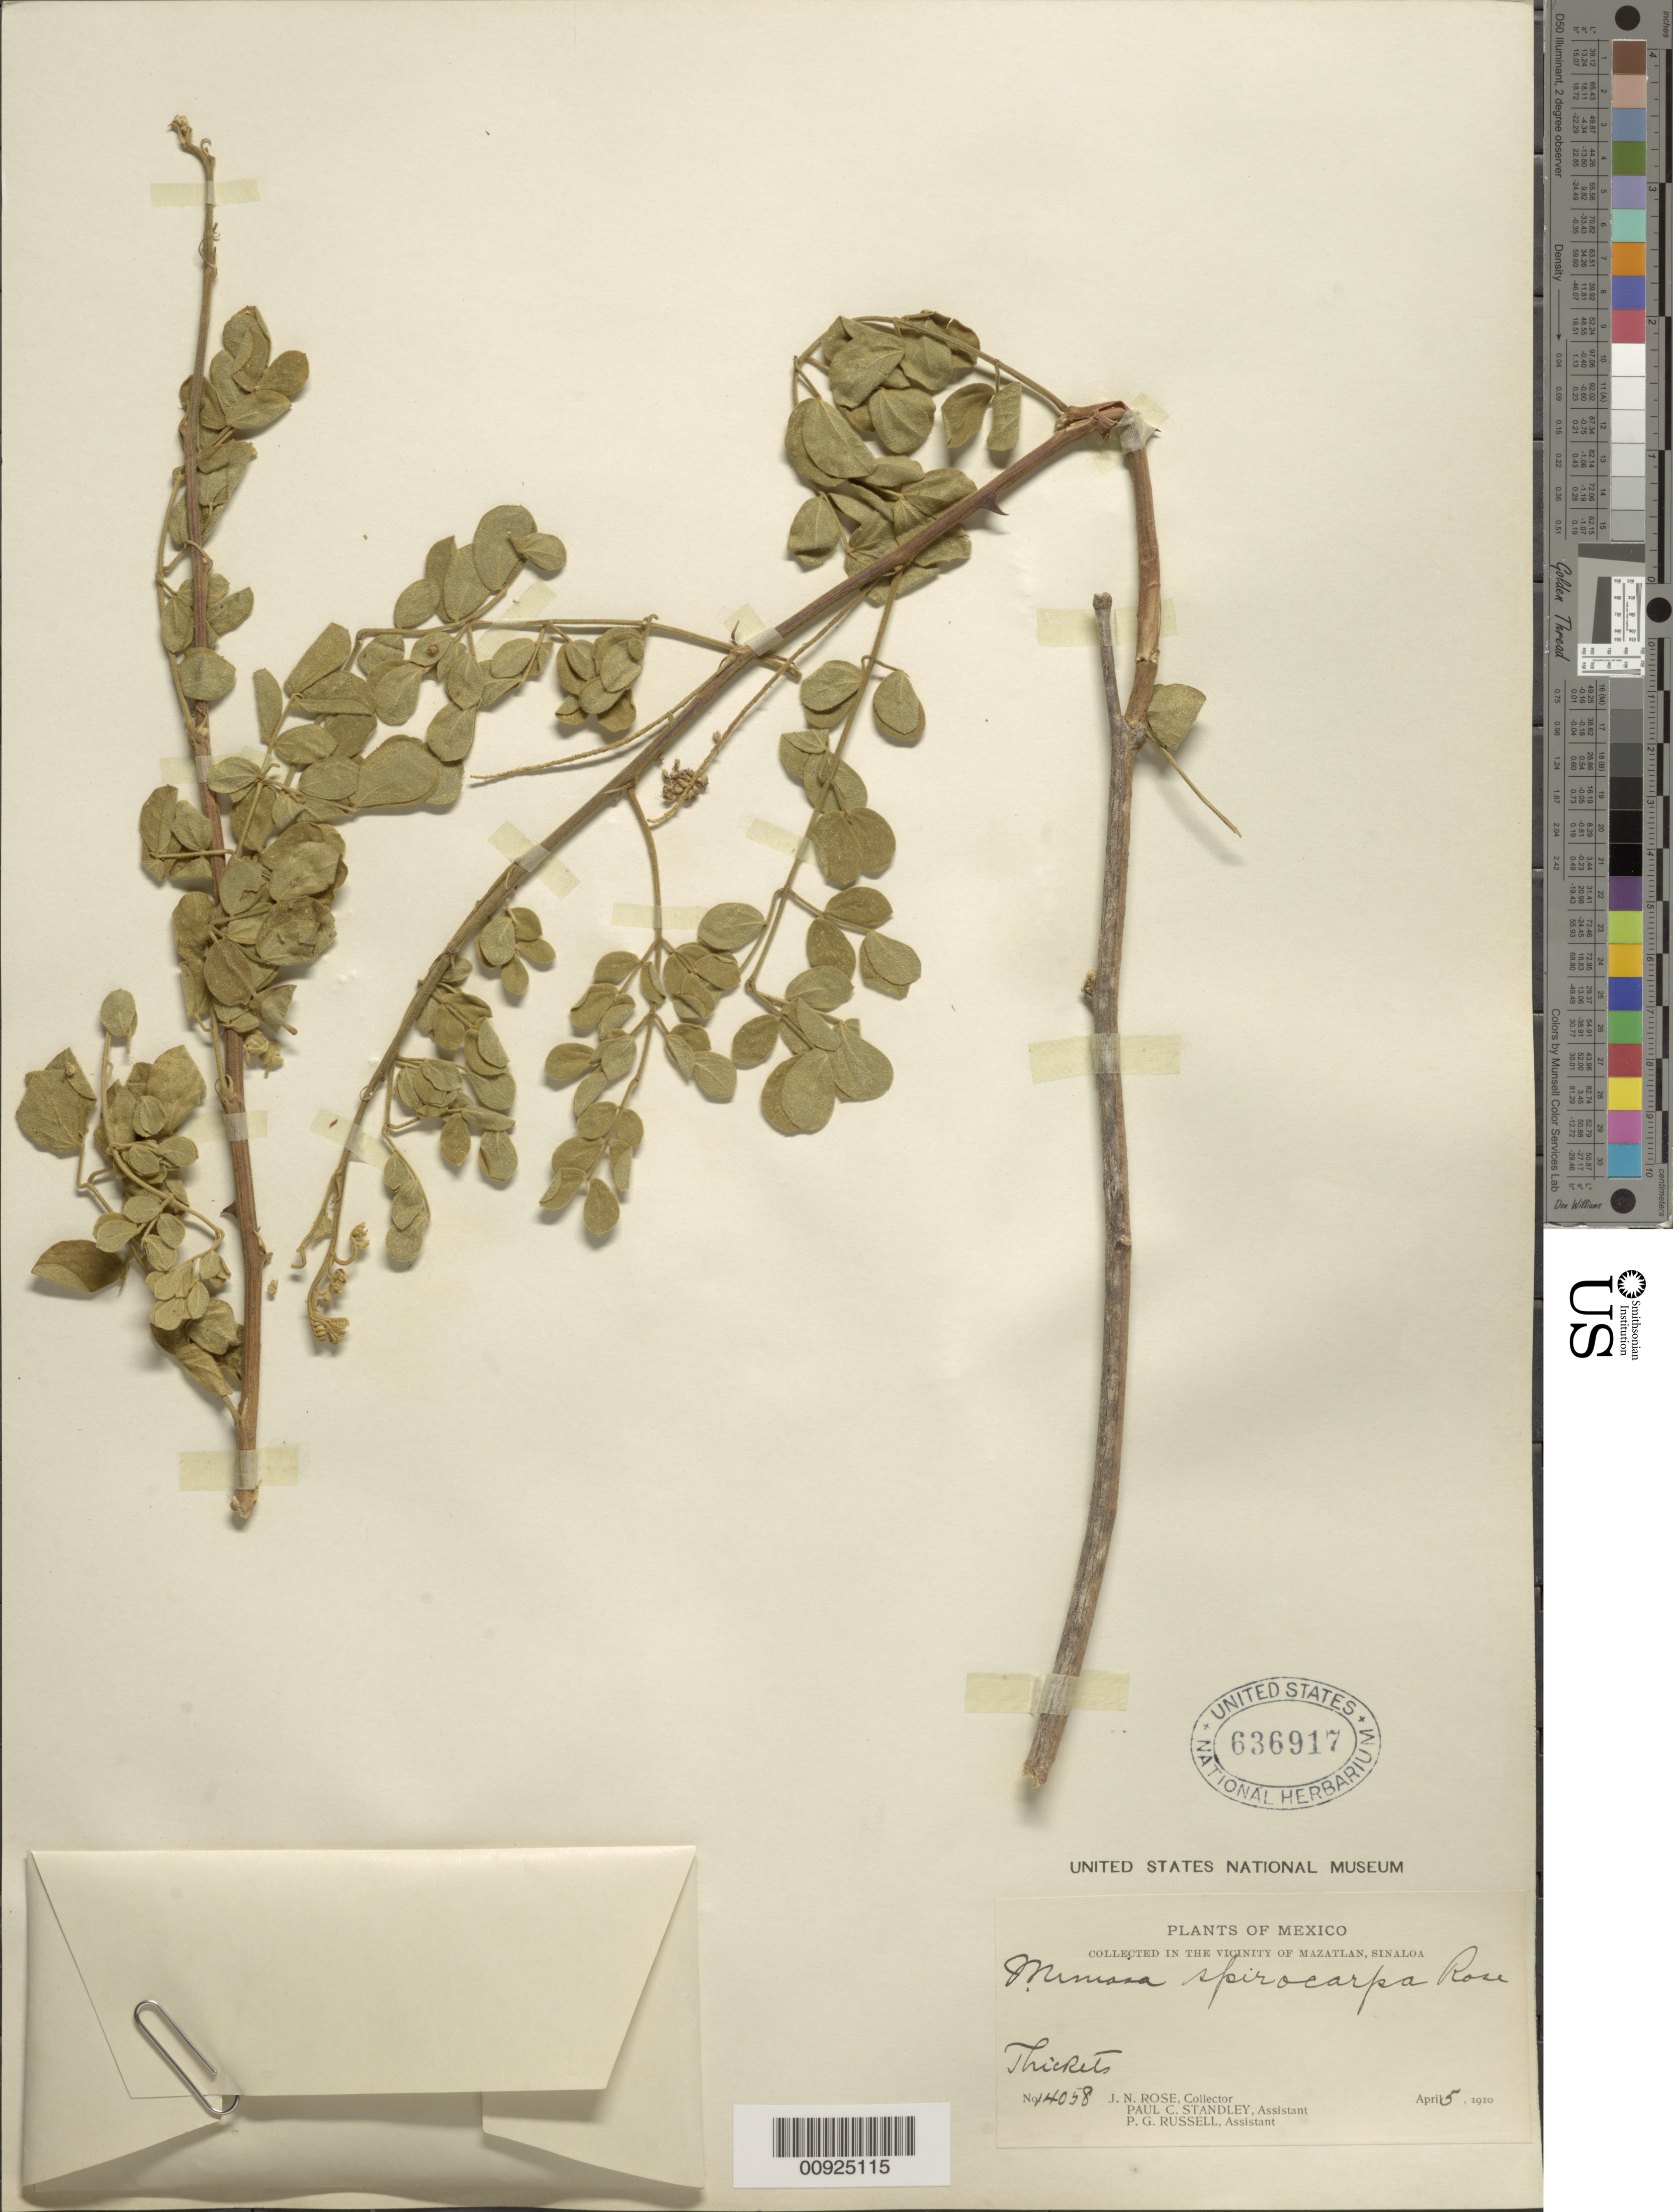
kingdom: Plantae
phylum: Tracheophyta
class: Magnoliopsida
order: Fabales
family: Fabaceae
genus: Mimosa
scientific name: Mimosa spirocarpa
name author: Rose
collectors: J. N. Rose, P. C. Standley & P. G. Russell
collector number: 14058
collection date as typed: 05 Apr 1910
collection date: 1910-04-05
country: Mexico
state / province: Sinaloa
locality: In the vicinity of Mazatlán, Sinaloa.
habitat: Thickets.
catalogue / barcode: US 636917